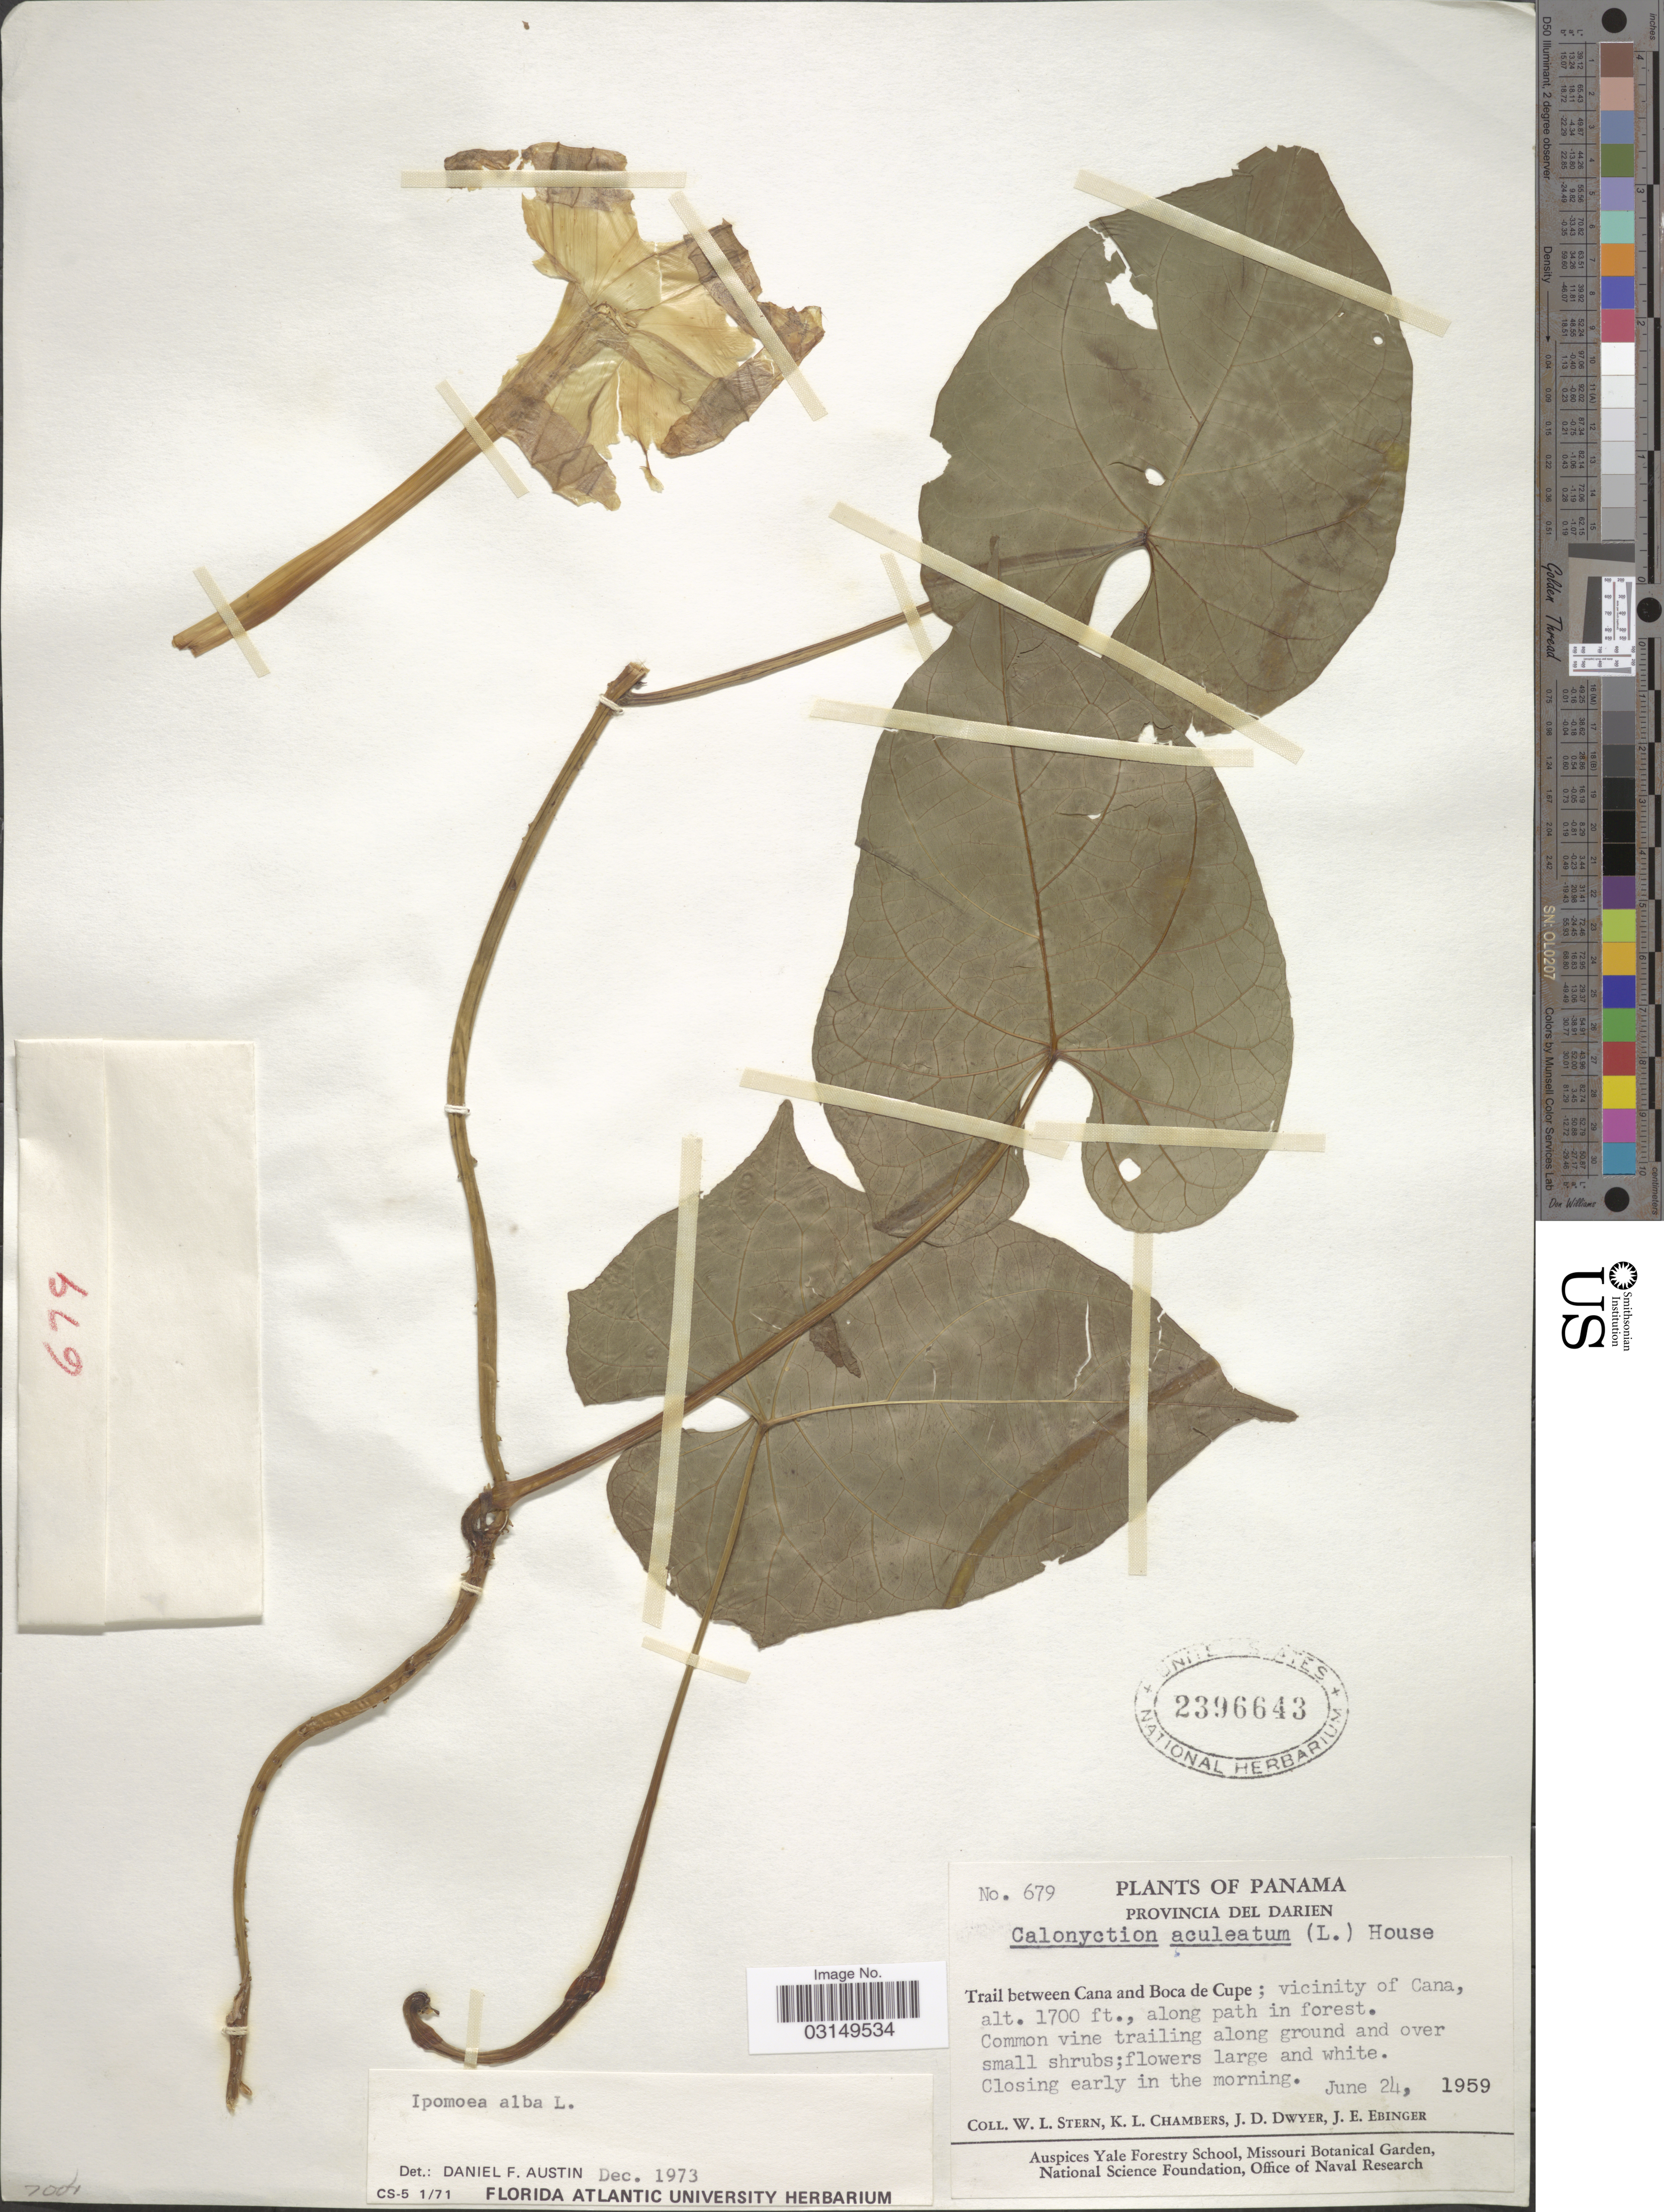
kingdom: Plantae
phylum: Tracheophyta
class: Magnoliopsida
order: Solanales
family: Convolvulaceae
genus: Ipomoea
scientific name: Ipomoea alba L.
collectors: W. L. Stern, K. Chambers, J. D. Dwyer & J. Ebinger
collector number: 679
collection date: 1959-06-24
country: Panama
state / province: Darién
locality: Trail between Cana and Boca de Cupe; vicinity of Cana.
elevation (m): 518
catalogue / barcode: US 2396643